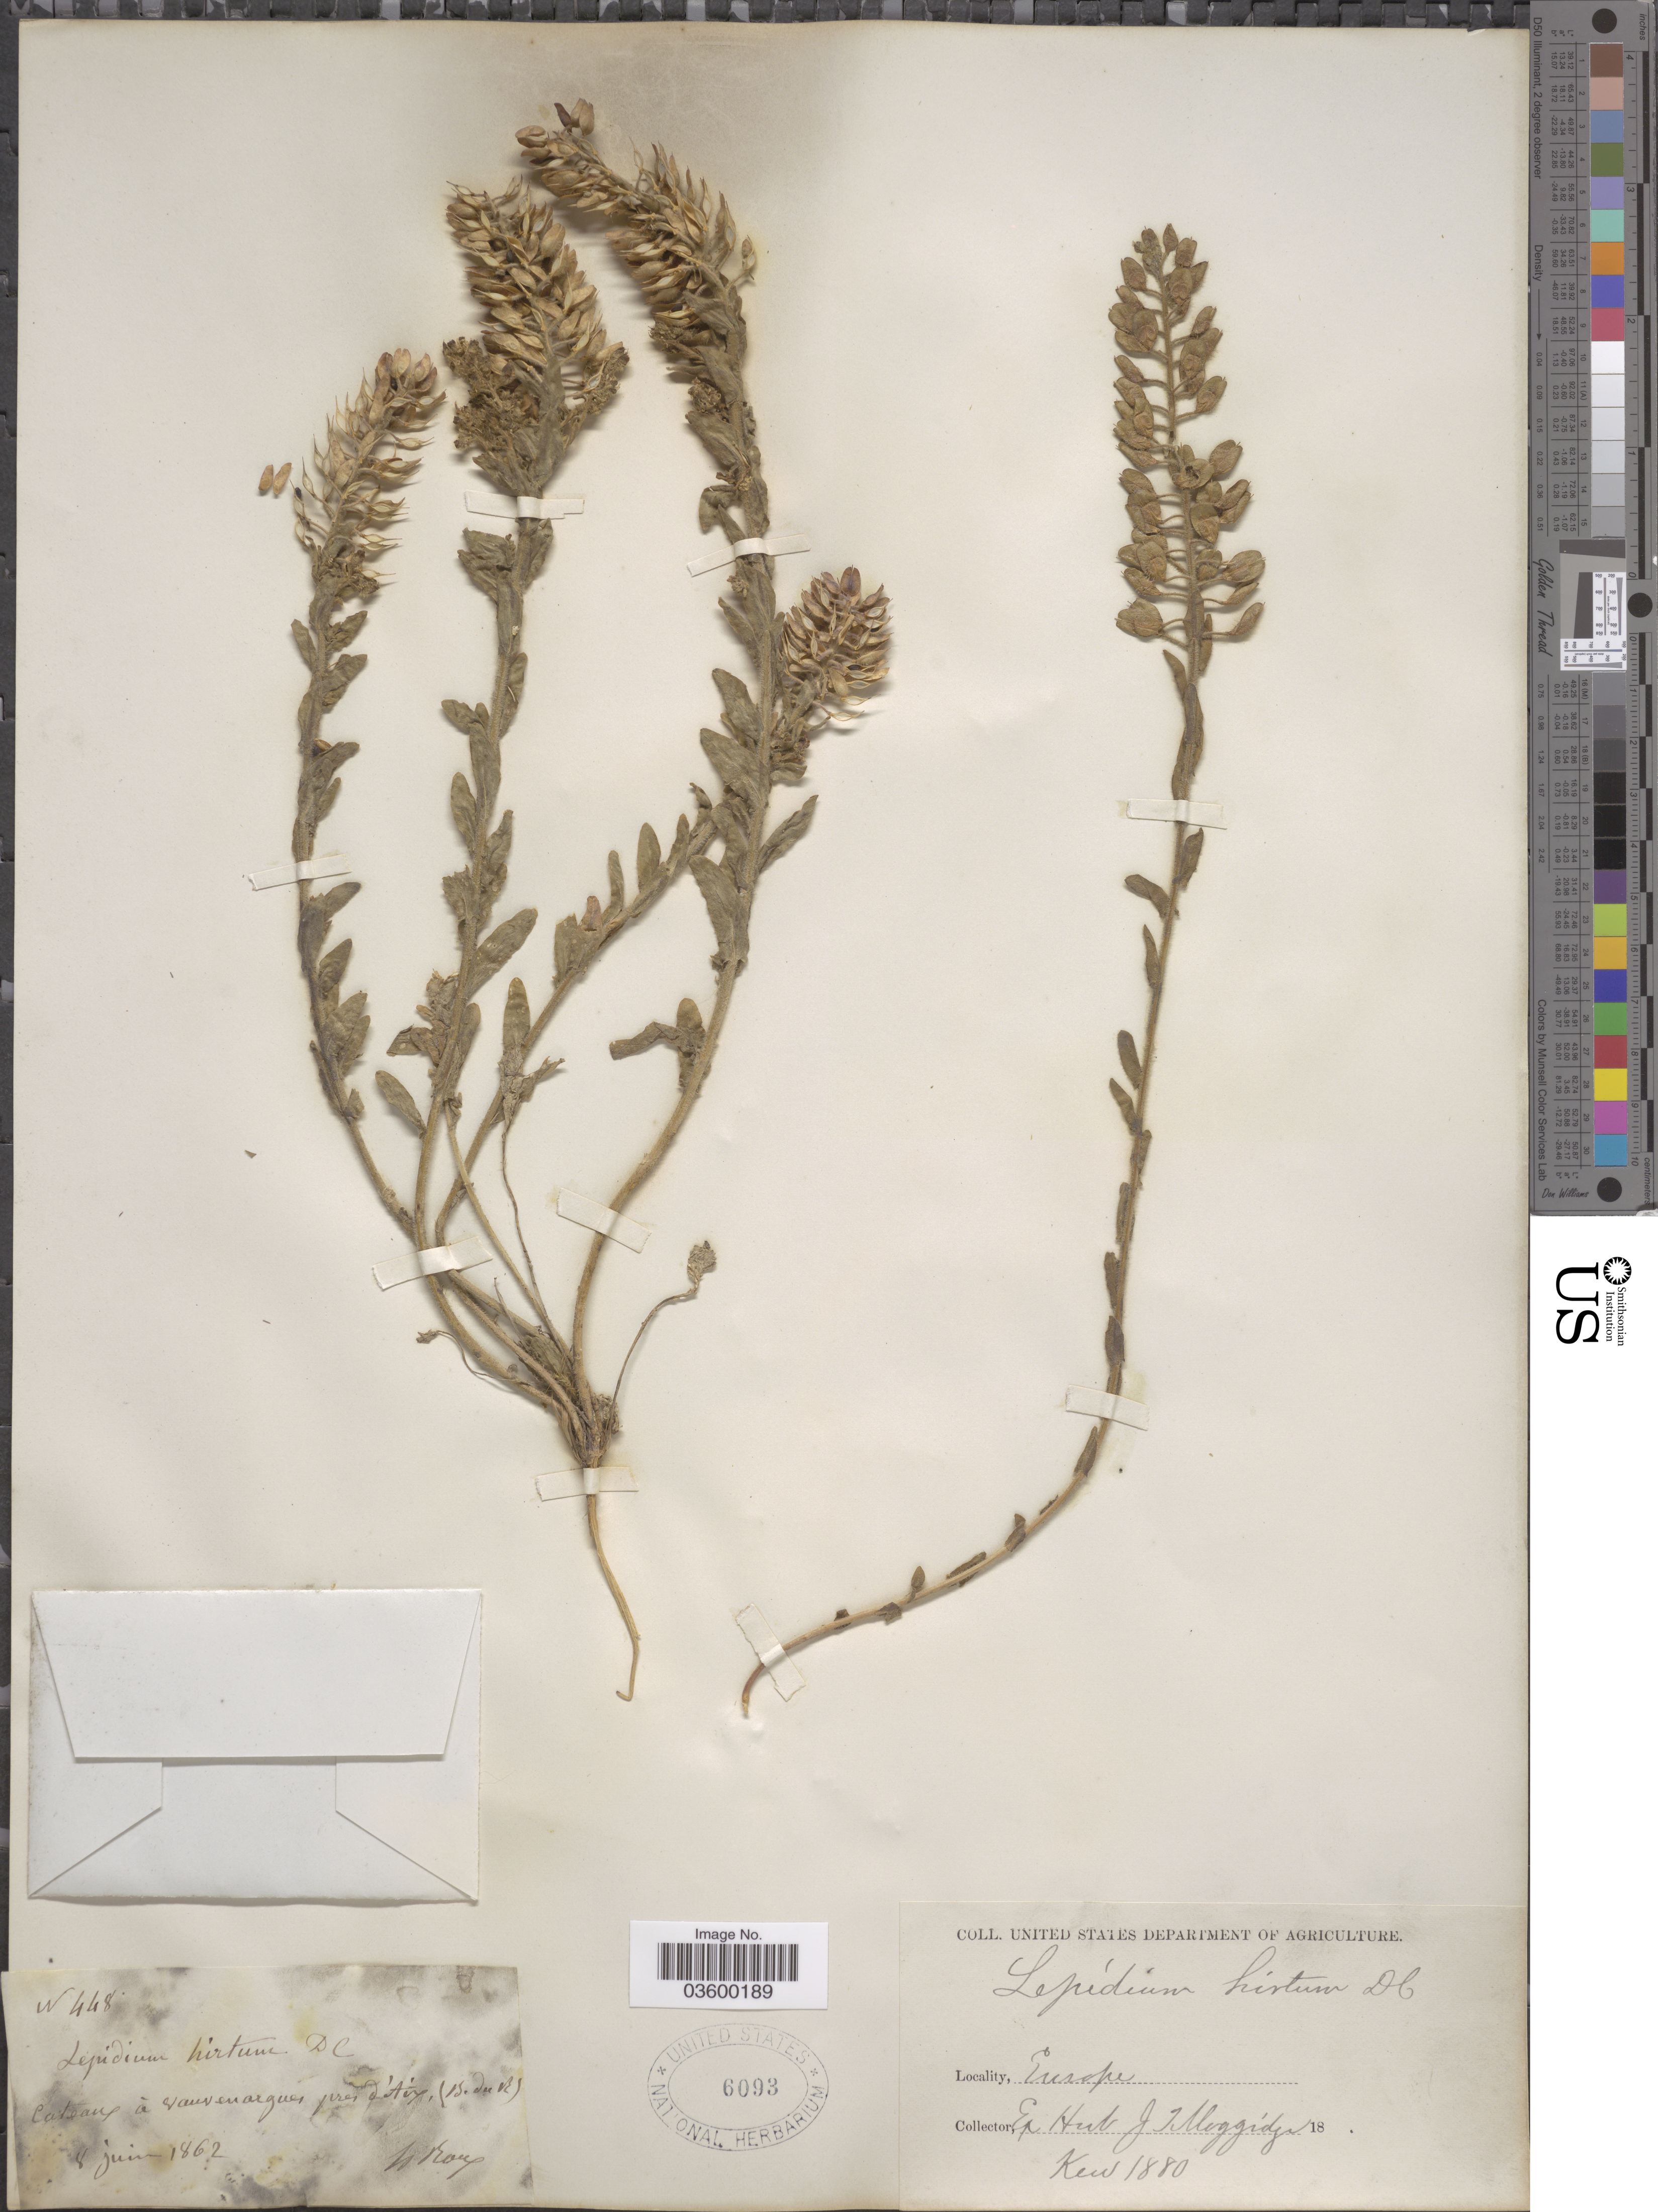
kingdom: Plantae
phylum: Tracheophyta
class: Magnoliopsida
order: Brassicales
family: Brassicaceae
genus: Lepidium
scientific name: Lepidium hirtum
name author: (L.) Sm.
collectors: N. Roux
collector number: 448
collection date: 1862-06-08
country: France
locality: Europe. Coteaux á Vauvenargue pres d'Aix, (B. du R).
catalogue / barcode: US 6093